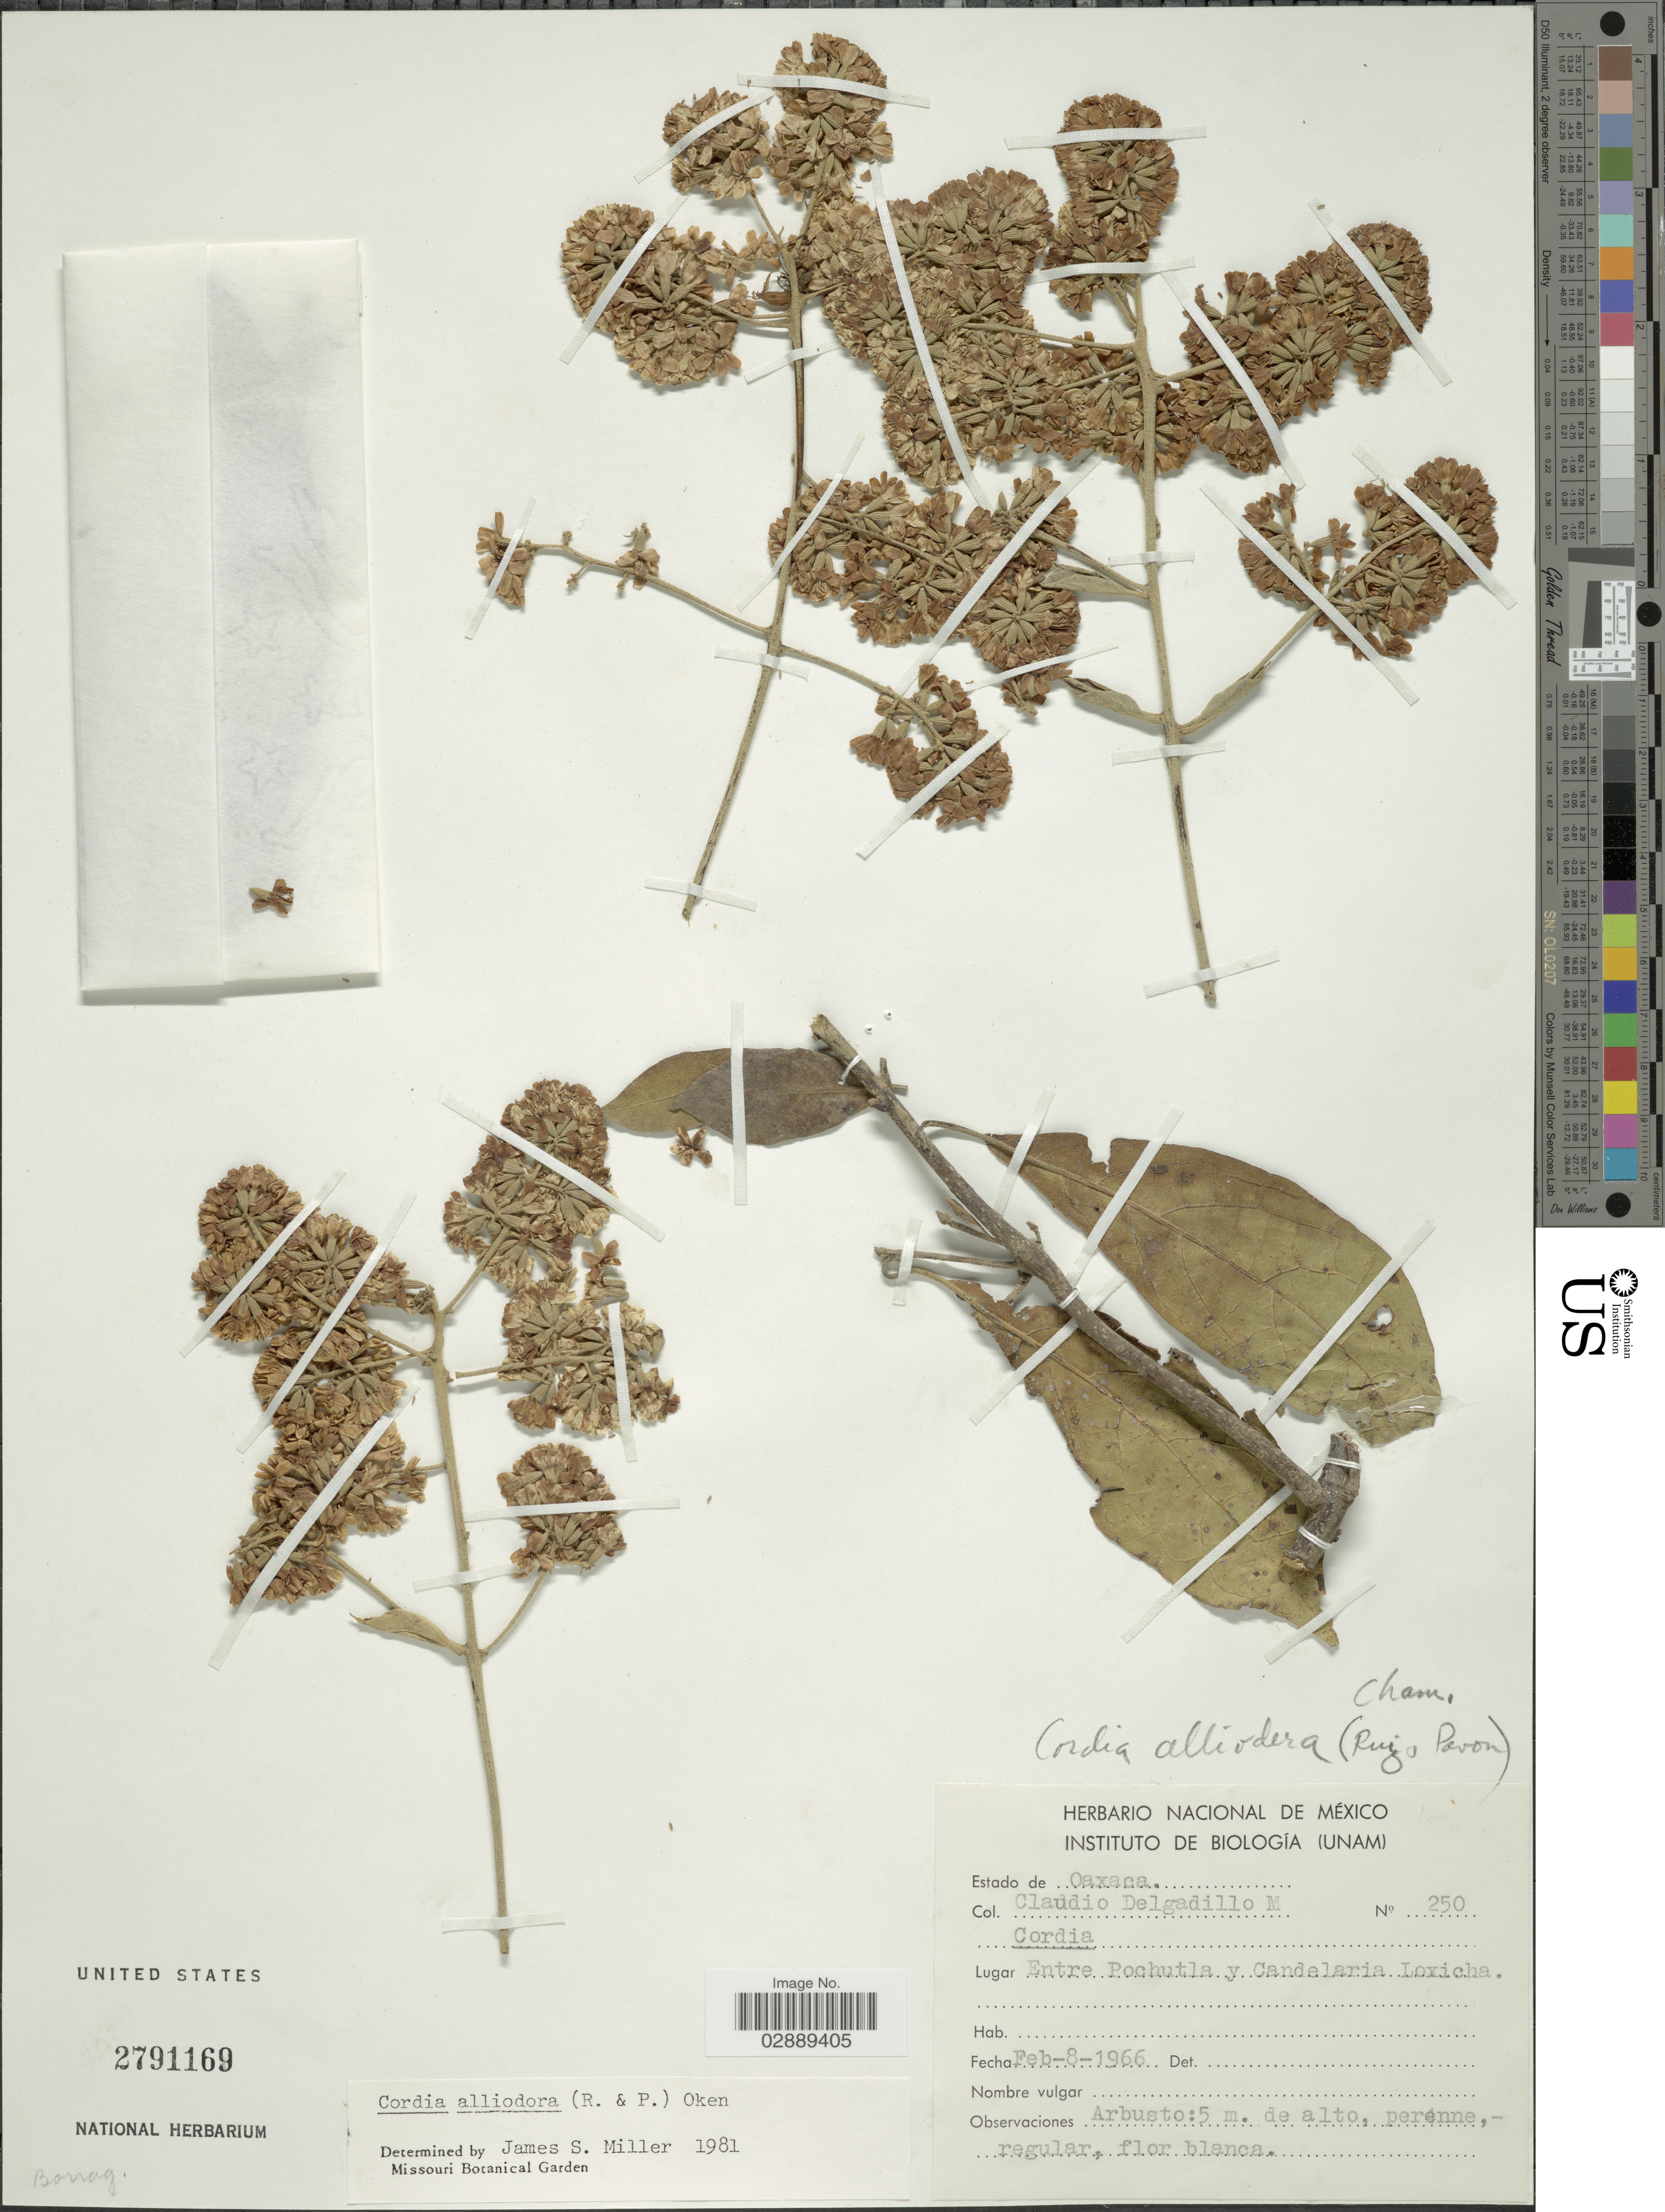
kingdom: Plantae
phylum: Tracheophyta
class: Magnoliopsida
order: Boraginales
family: Cordiaceae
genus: Cordia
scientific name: Cordia alliodora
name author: (Ruiz & Pav.) Oken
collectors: C. Delgadillo-m.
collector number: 250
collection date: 1966-02-08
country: Mexico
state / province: Oaxaca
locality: Entre Pochutla y Candelaria Loxicha.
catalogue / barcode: US 2791169